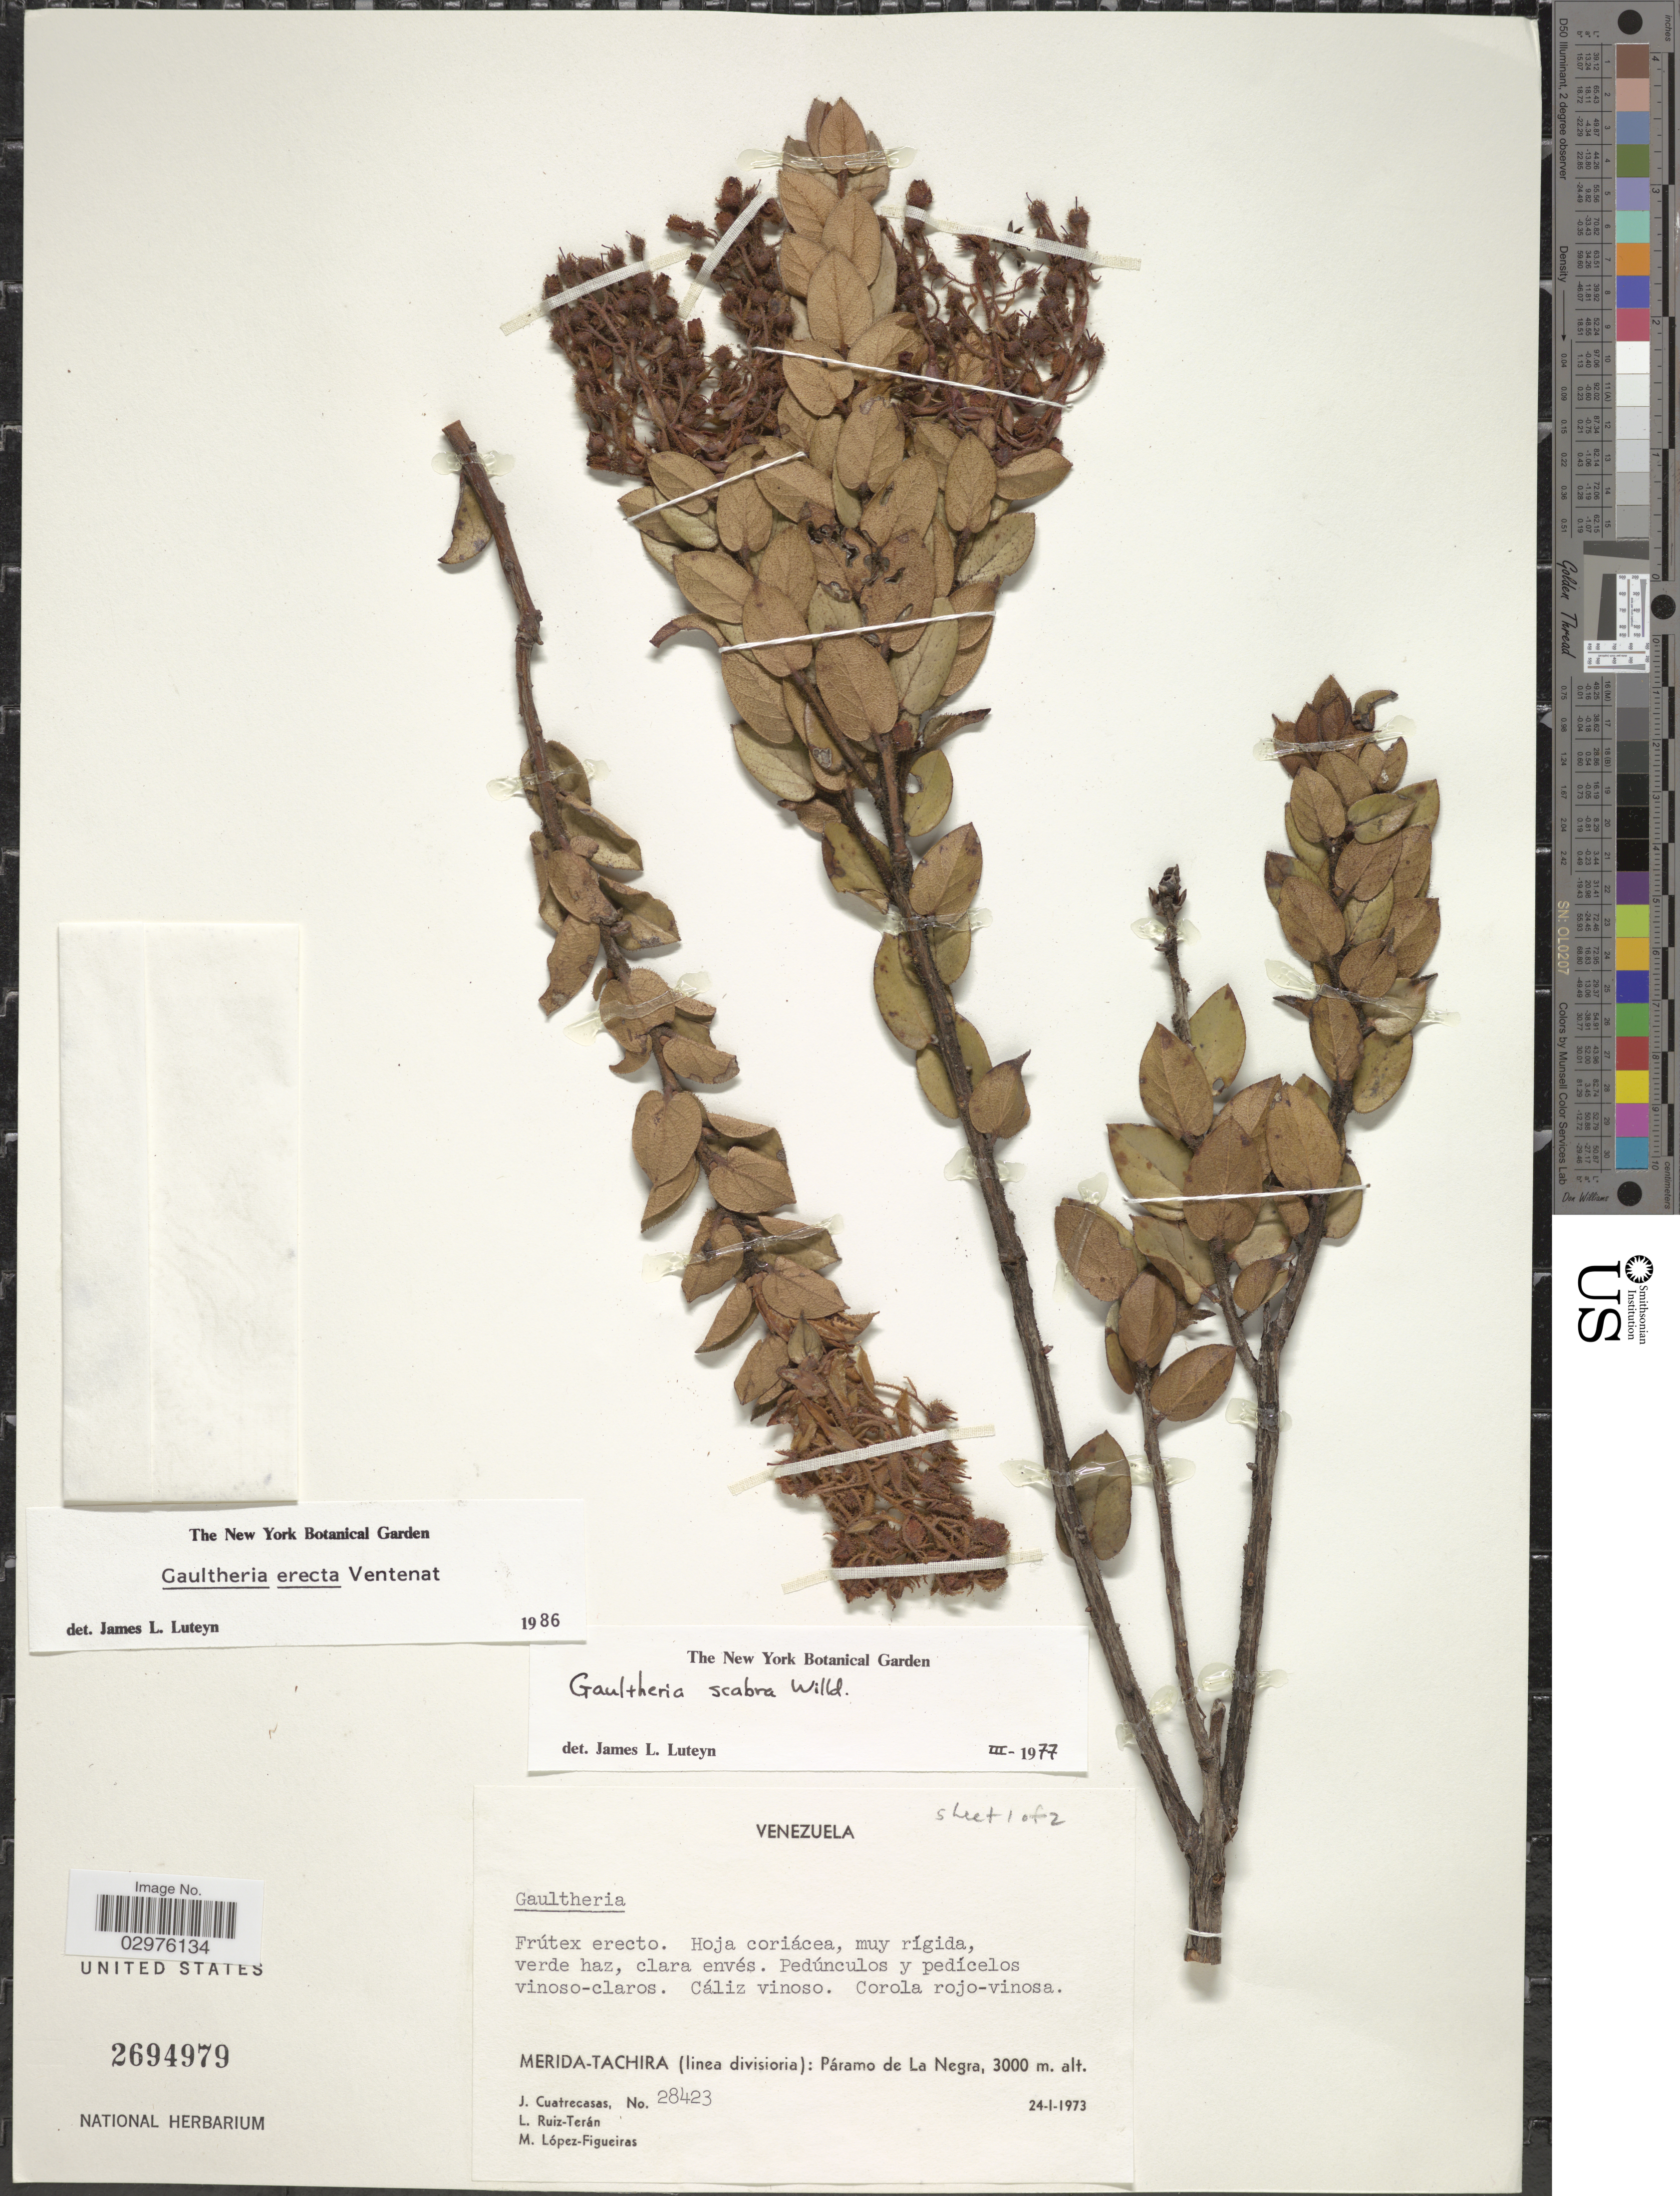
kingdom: Plantae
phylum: Tracheophyta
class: Magnoliopsida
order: Ericales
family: Ericaceae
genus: Gaultheria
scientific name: Gaultheria erecta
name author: Vent.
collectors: J. Cuatrecasas, L. E. Ruíz-Terán & M. López Figueiras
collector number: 28423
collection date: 1973-01-24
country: Venezuela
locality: Merida-Tachira (linea divisioria): Páramo de La Negra.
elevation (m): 3000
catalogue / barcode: US 2694979